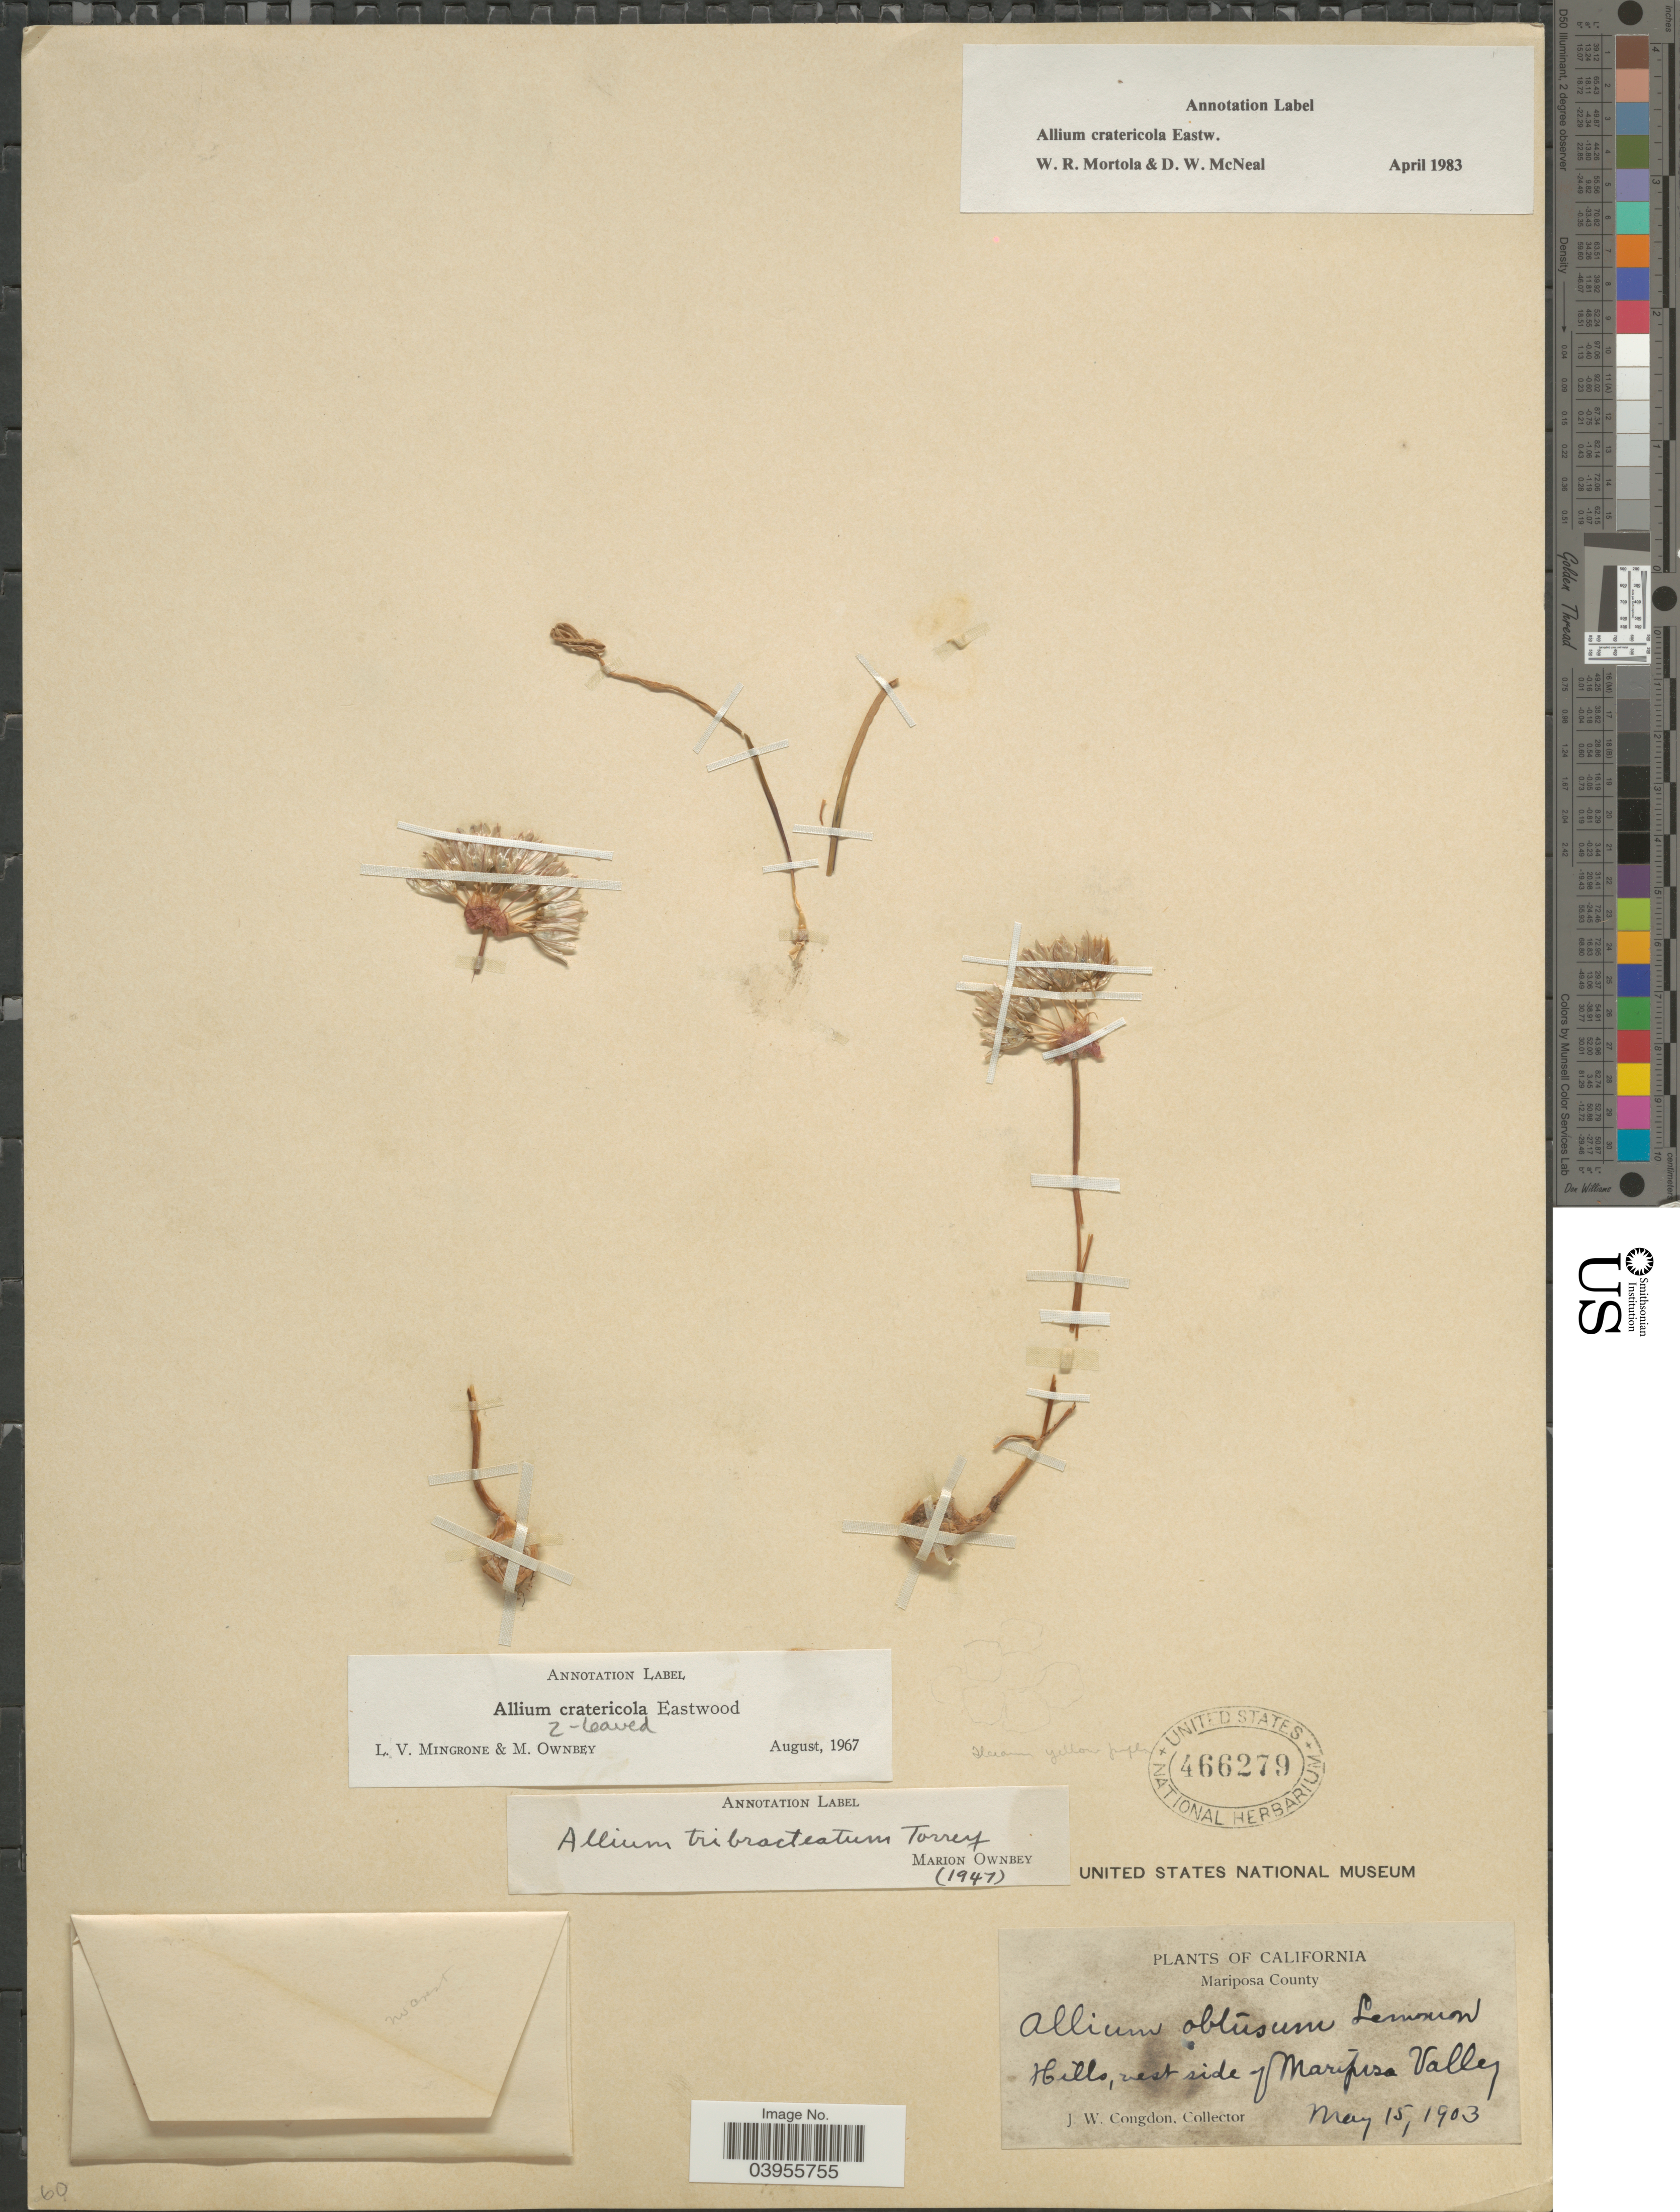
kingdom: Plantae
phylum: Tracheophyta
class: Liliopsida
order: Asparagales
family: Amaryllidaceae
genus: Allium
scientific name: Allium cratericola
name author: Eastw.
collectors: J. W. Congdon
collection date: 1903-05-15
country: United States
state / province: California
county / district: Mariposa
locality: Mariposa County. Hills, west side of Mariposa Valley.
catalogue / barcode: US 466279